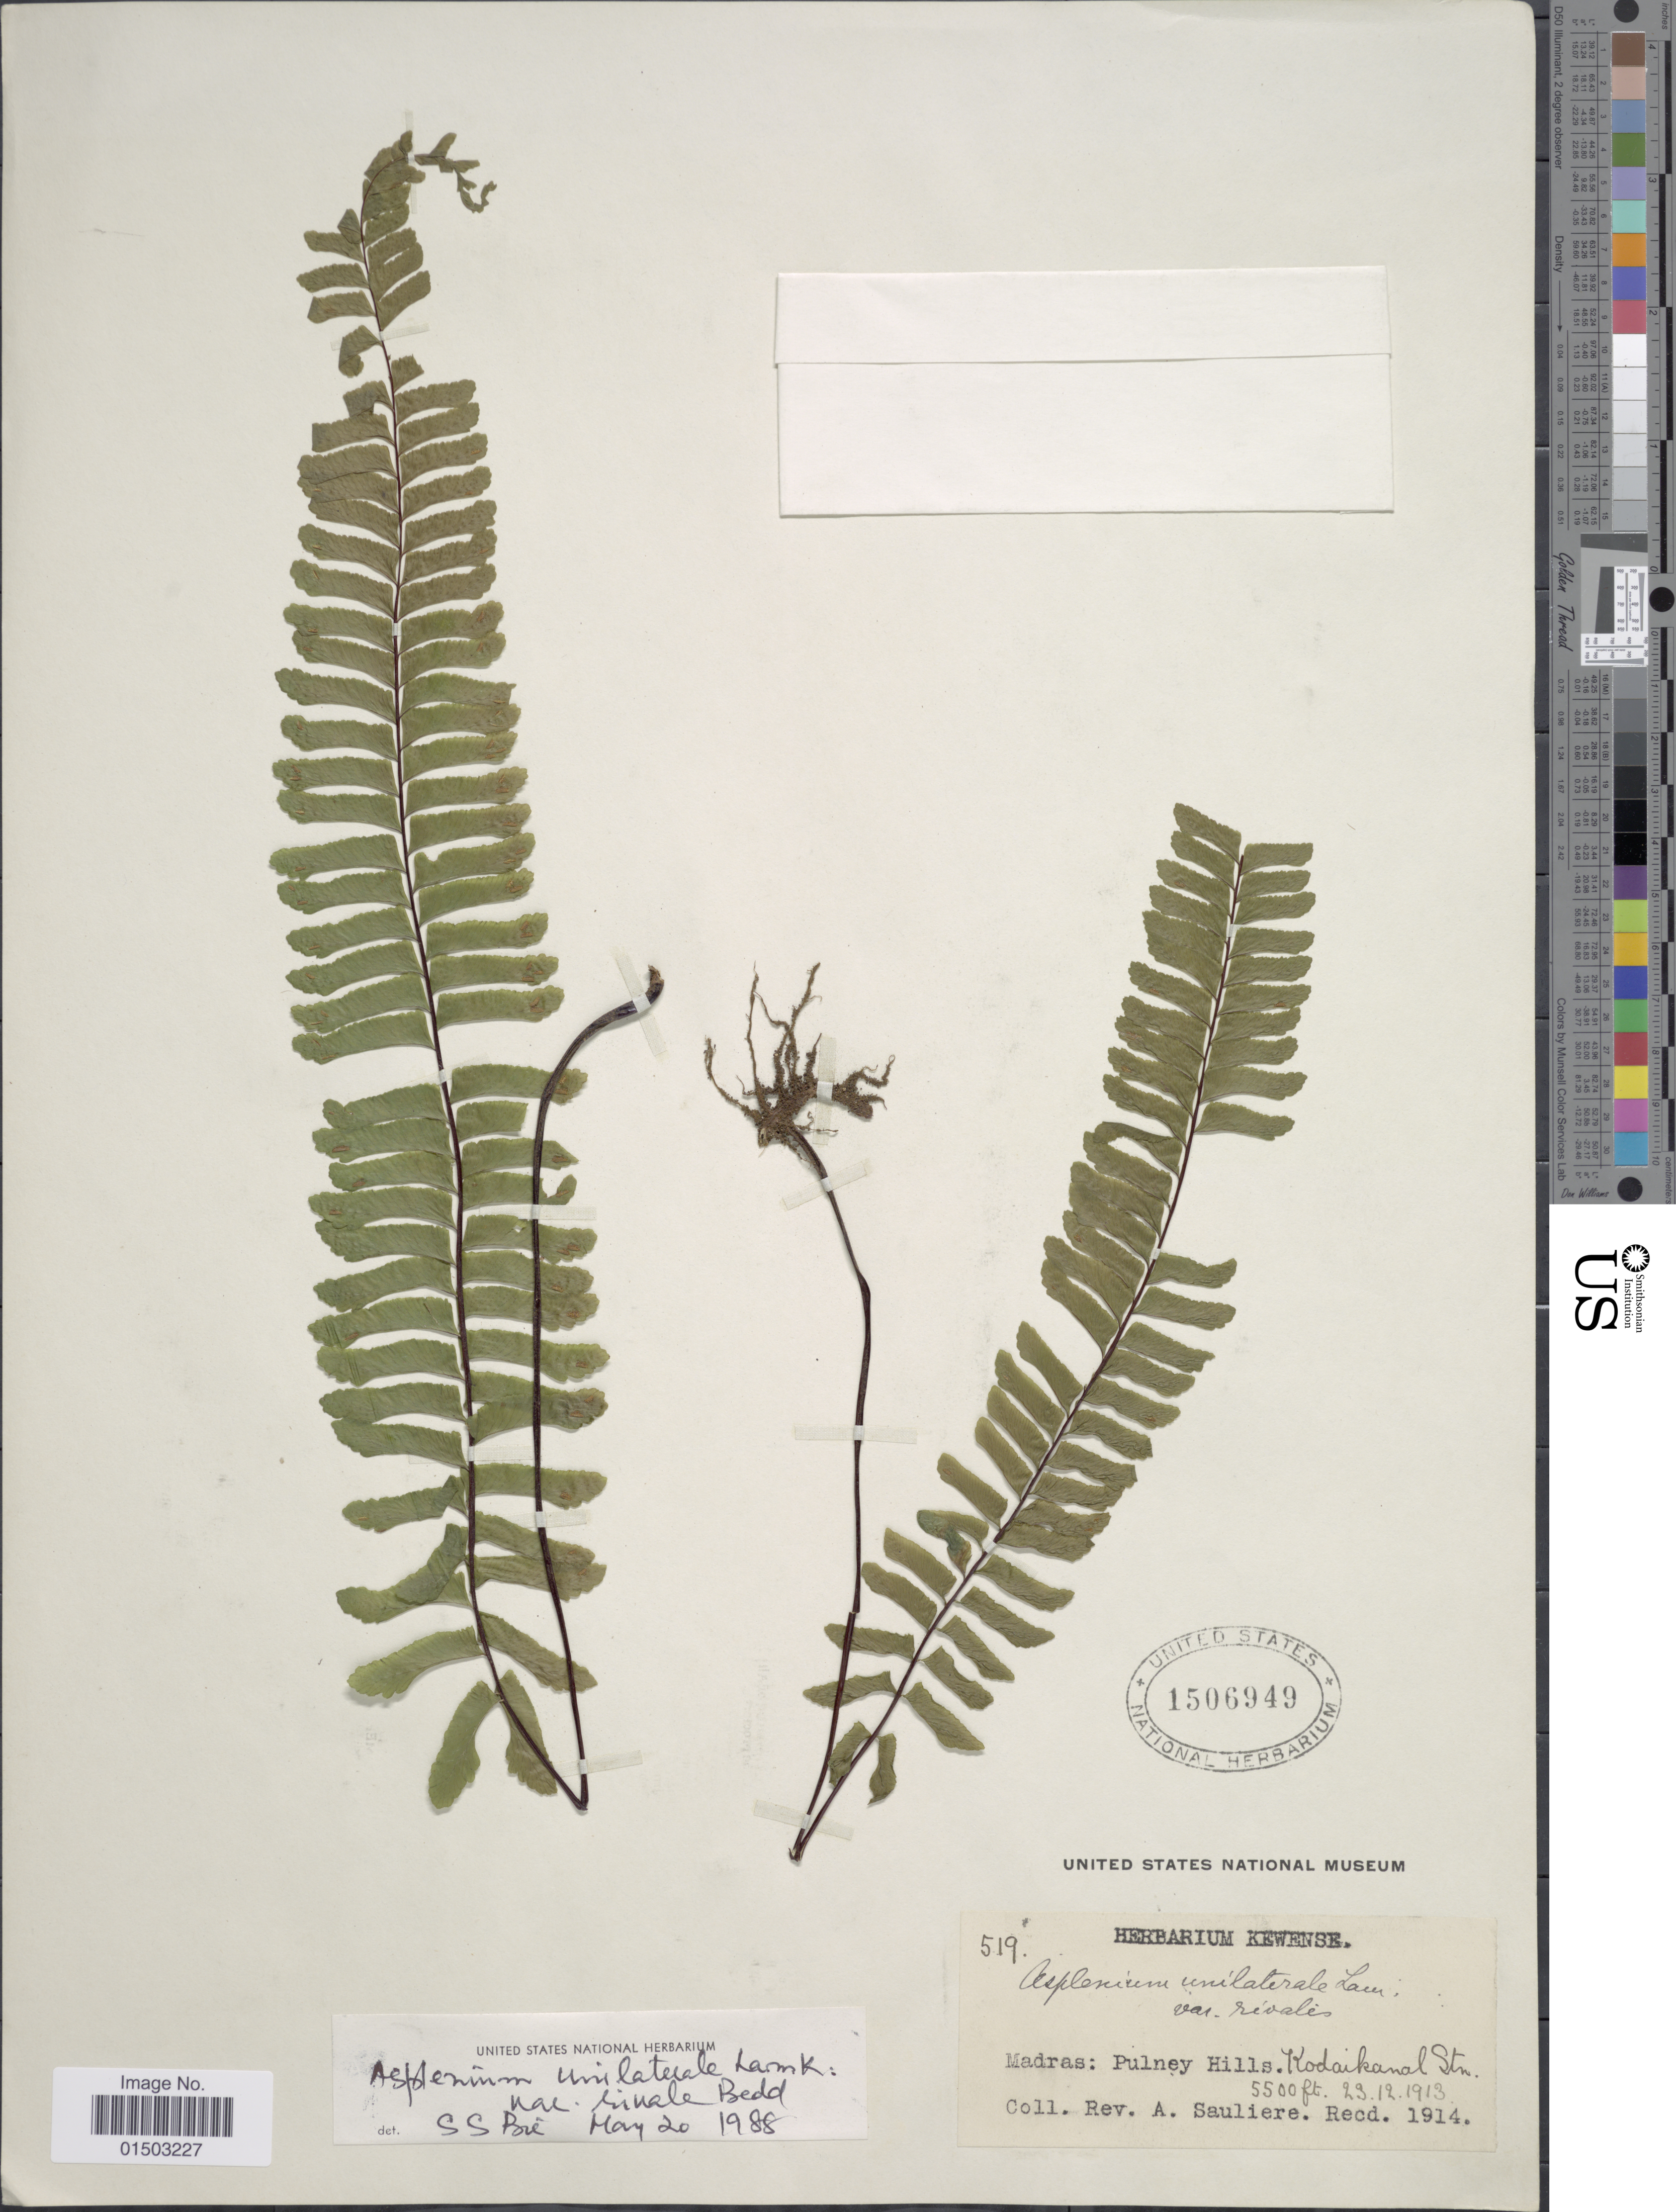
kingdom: Plantae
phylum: Tracheophyta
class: Polypodiopsida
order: Polypodiales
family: Aspleniaceae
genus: Hymenasplenium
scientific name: Hymenasplenium unilaterale var. rivale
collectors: A. Sauliere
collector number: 519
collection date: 1913-12-13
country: India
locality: Madras: Pulney Hills, Kodaikanal Stn.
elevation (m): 1676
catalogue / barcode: US 1506949